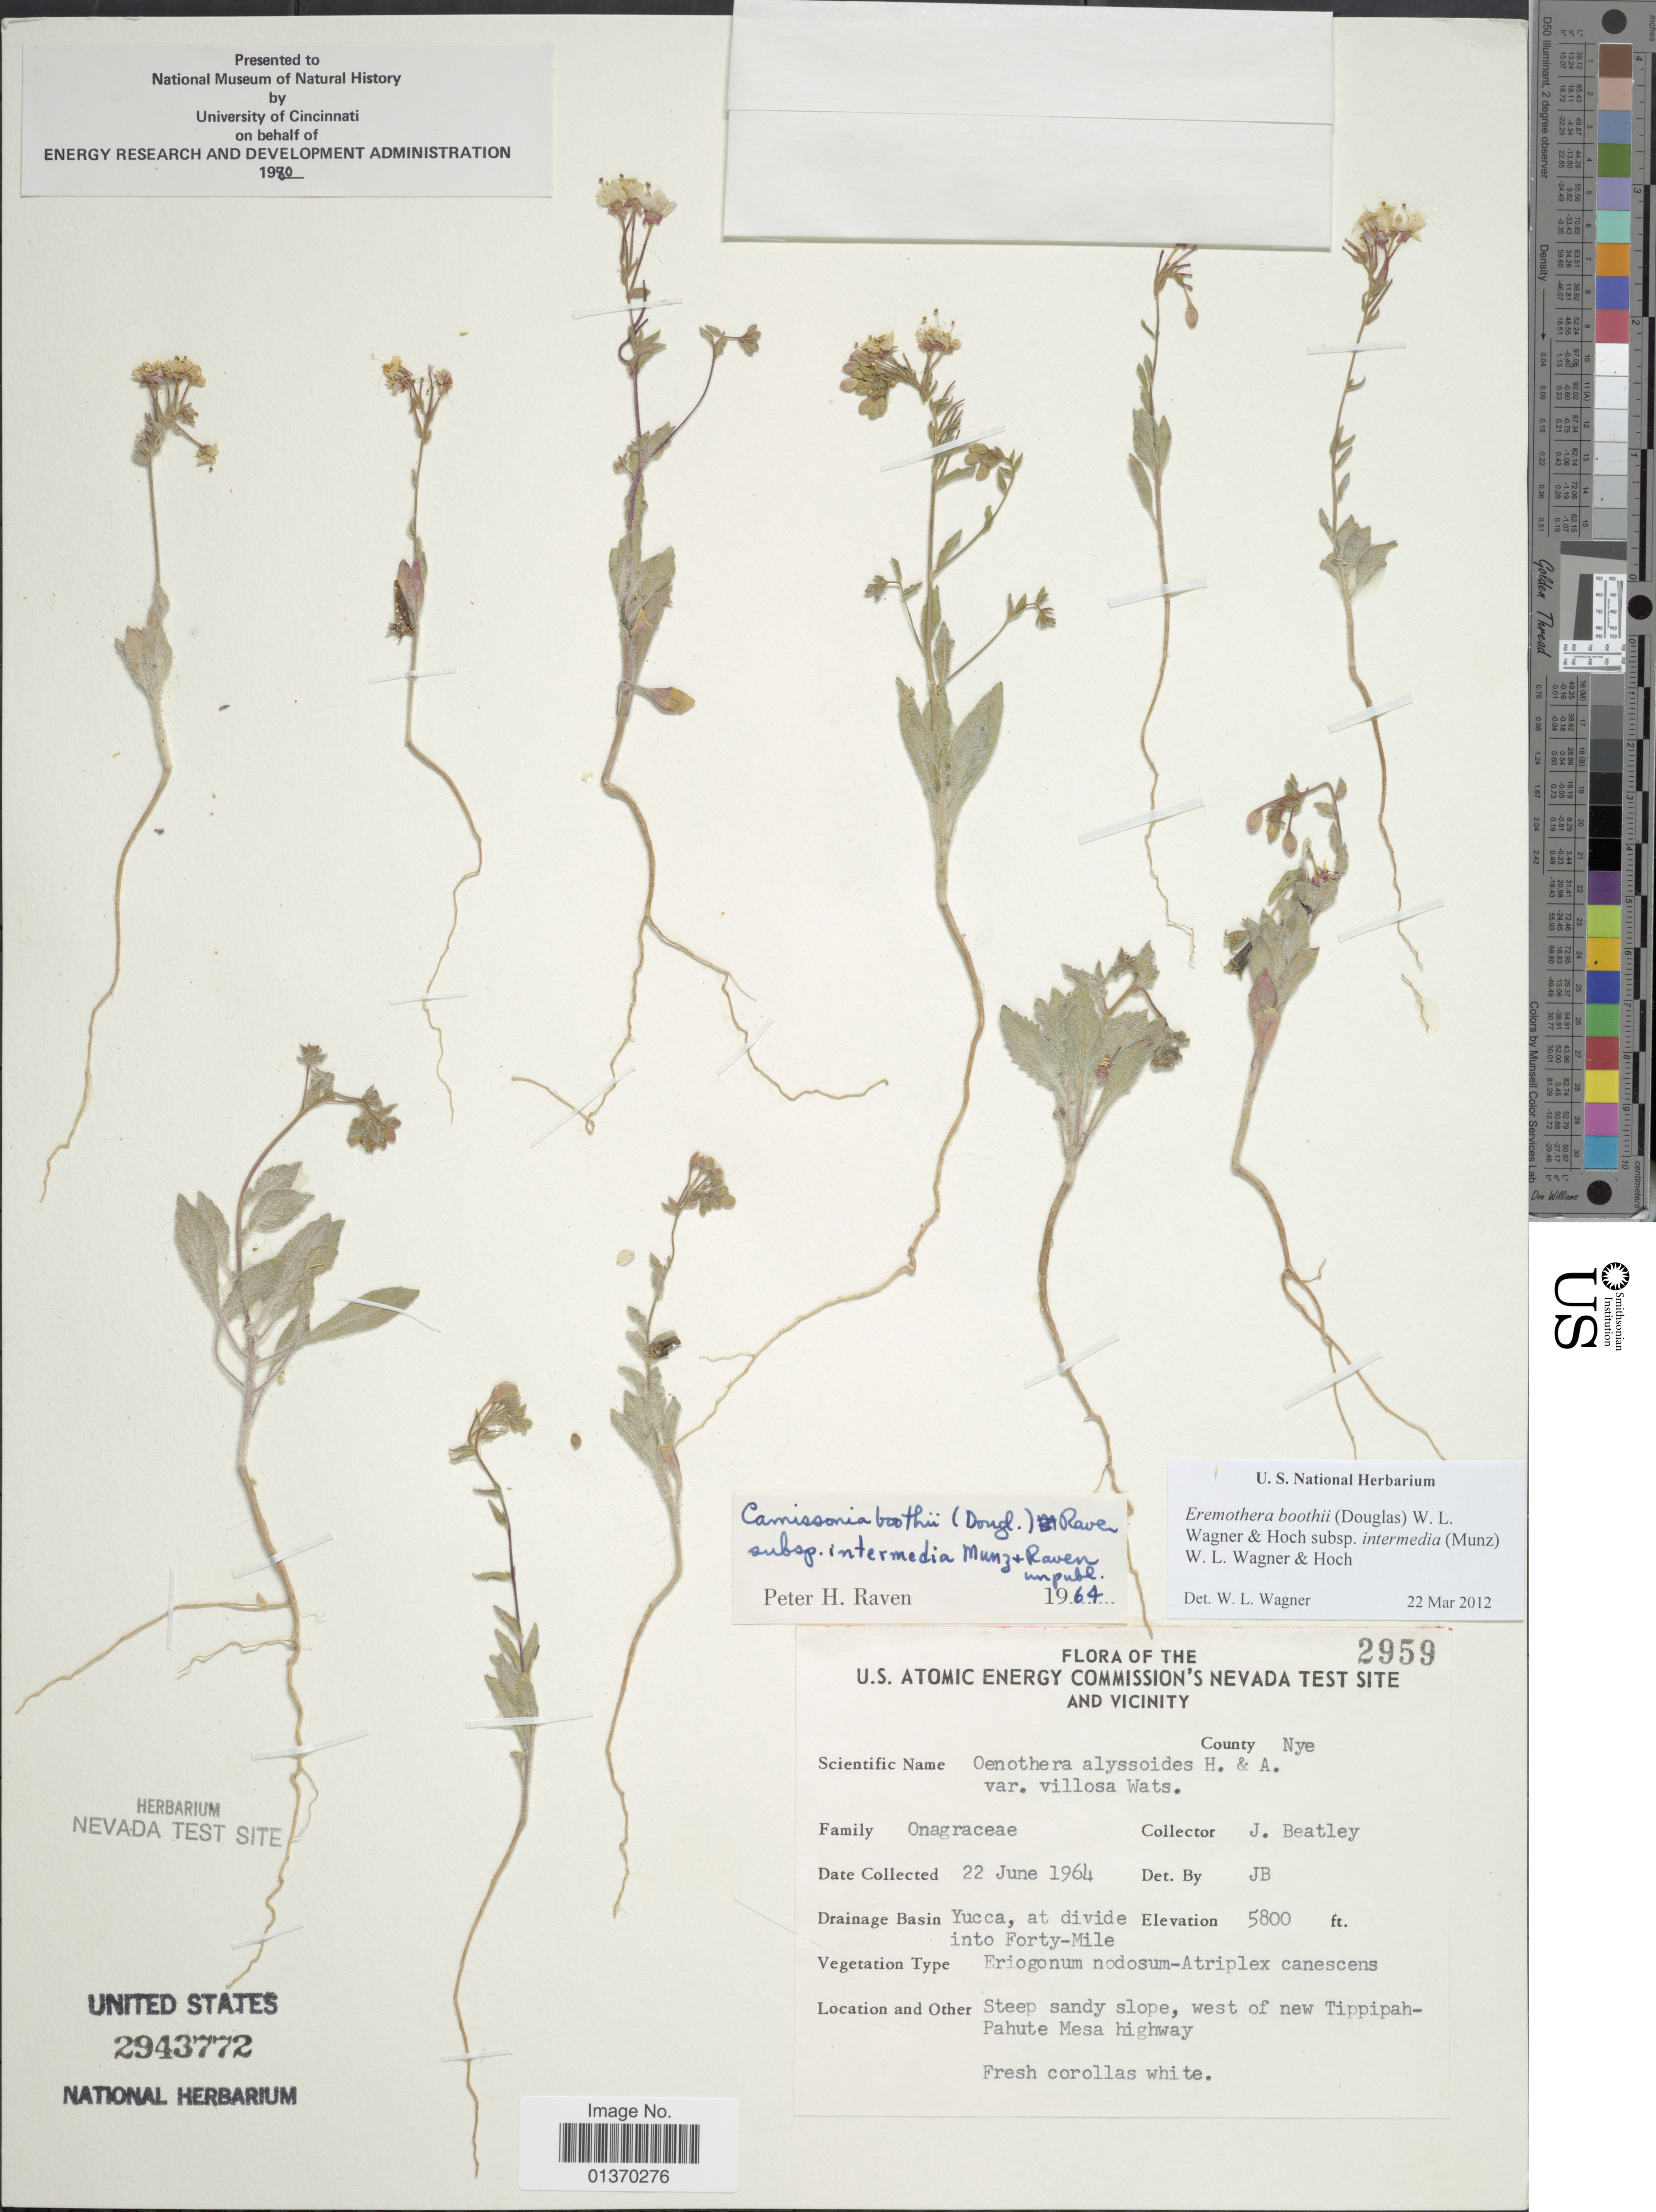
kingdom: Plantae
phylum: Tracheophyta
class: Magnoliopsida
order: Myrtales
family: Onagraceae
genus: Eremothera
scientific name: Eremothera boothii subsp. intermedia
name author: (Munz) W.L. Wagner & Hoch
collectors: J. C. Beatley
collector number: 2959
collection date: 1964-06-22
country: United States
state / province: Nevada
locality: U. S. Atomic Energy Commission's Nevada Test Site and Vicinity, Yucca, at divide into Forty-Mile, Steep sandy slope, west of new Tippipah-Pahute Mesa highway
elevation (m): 1768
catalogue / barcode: US 2943772